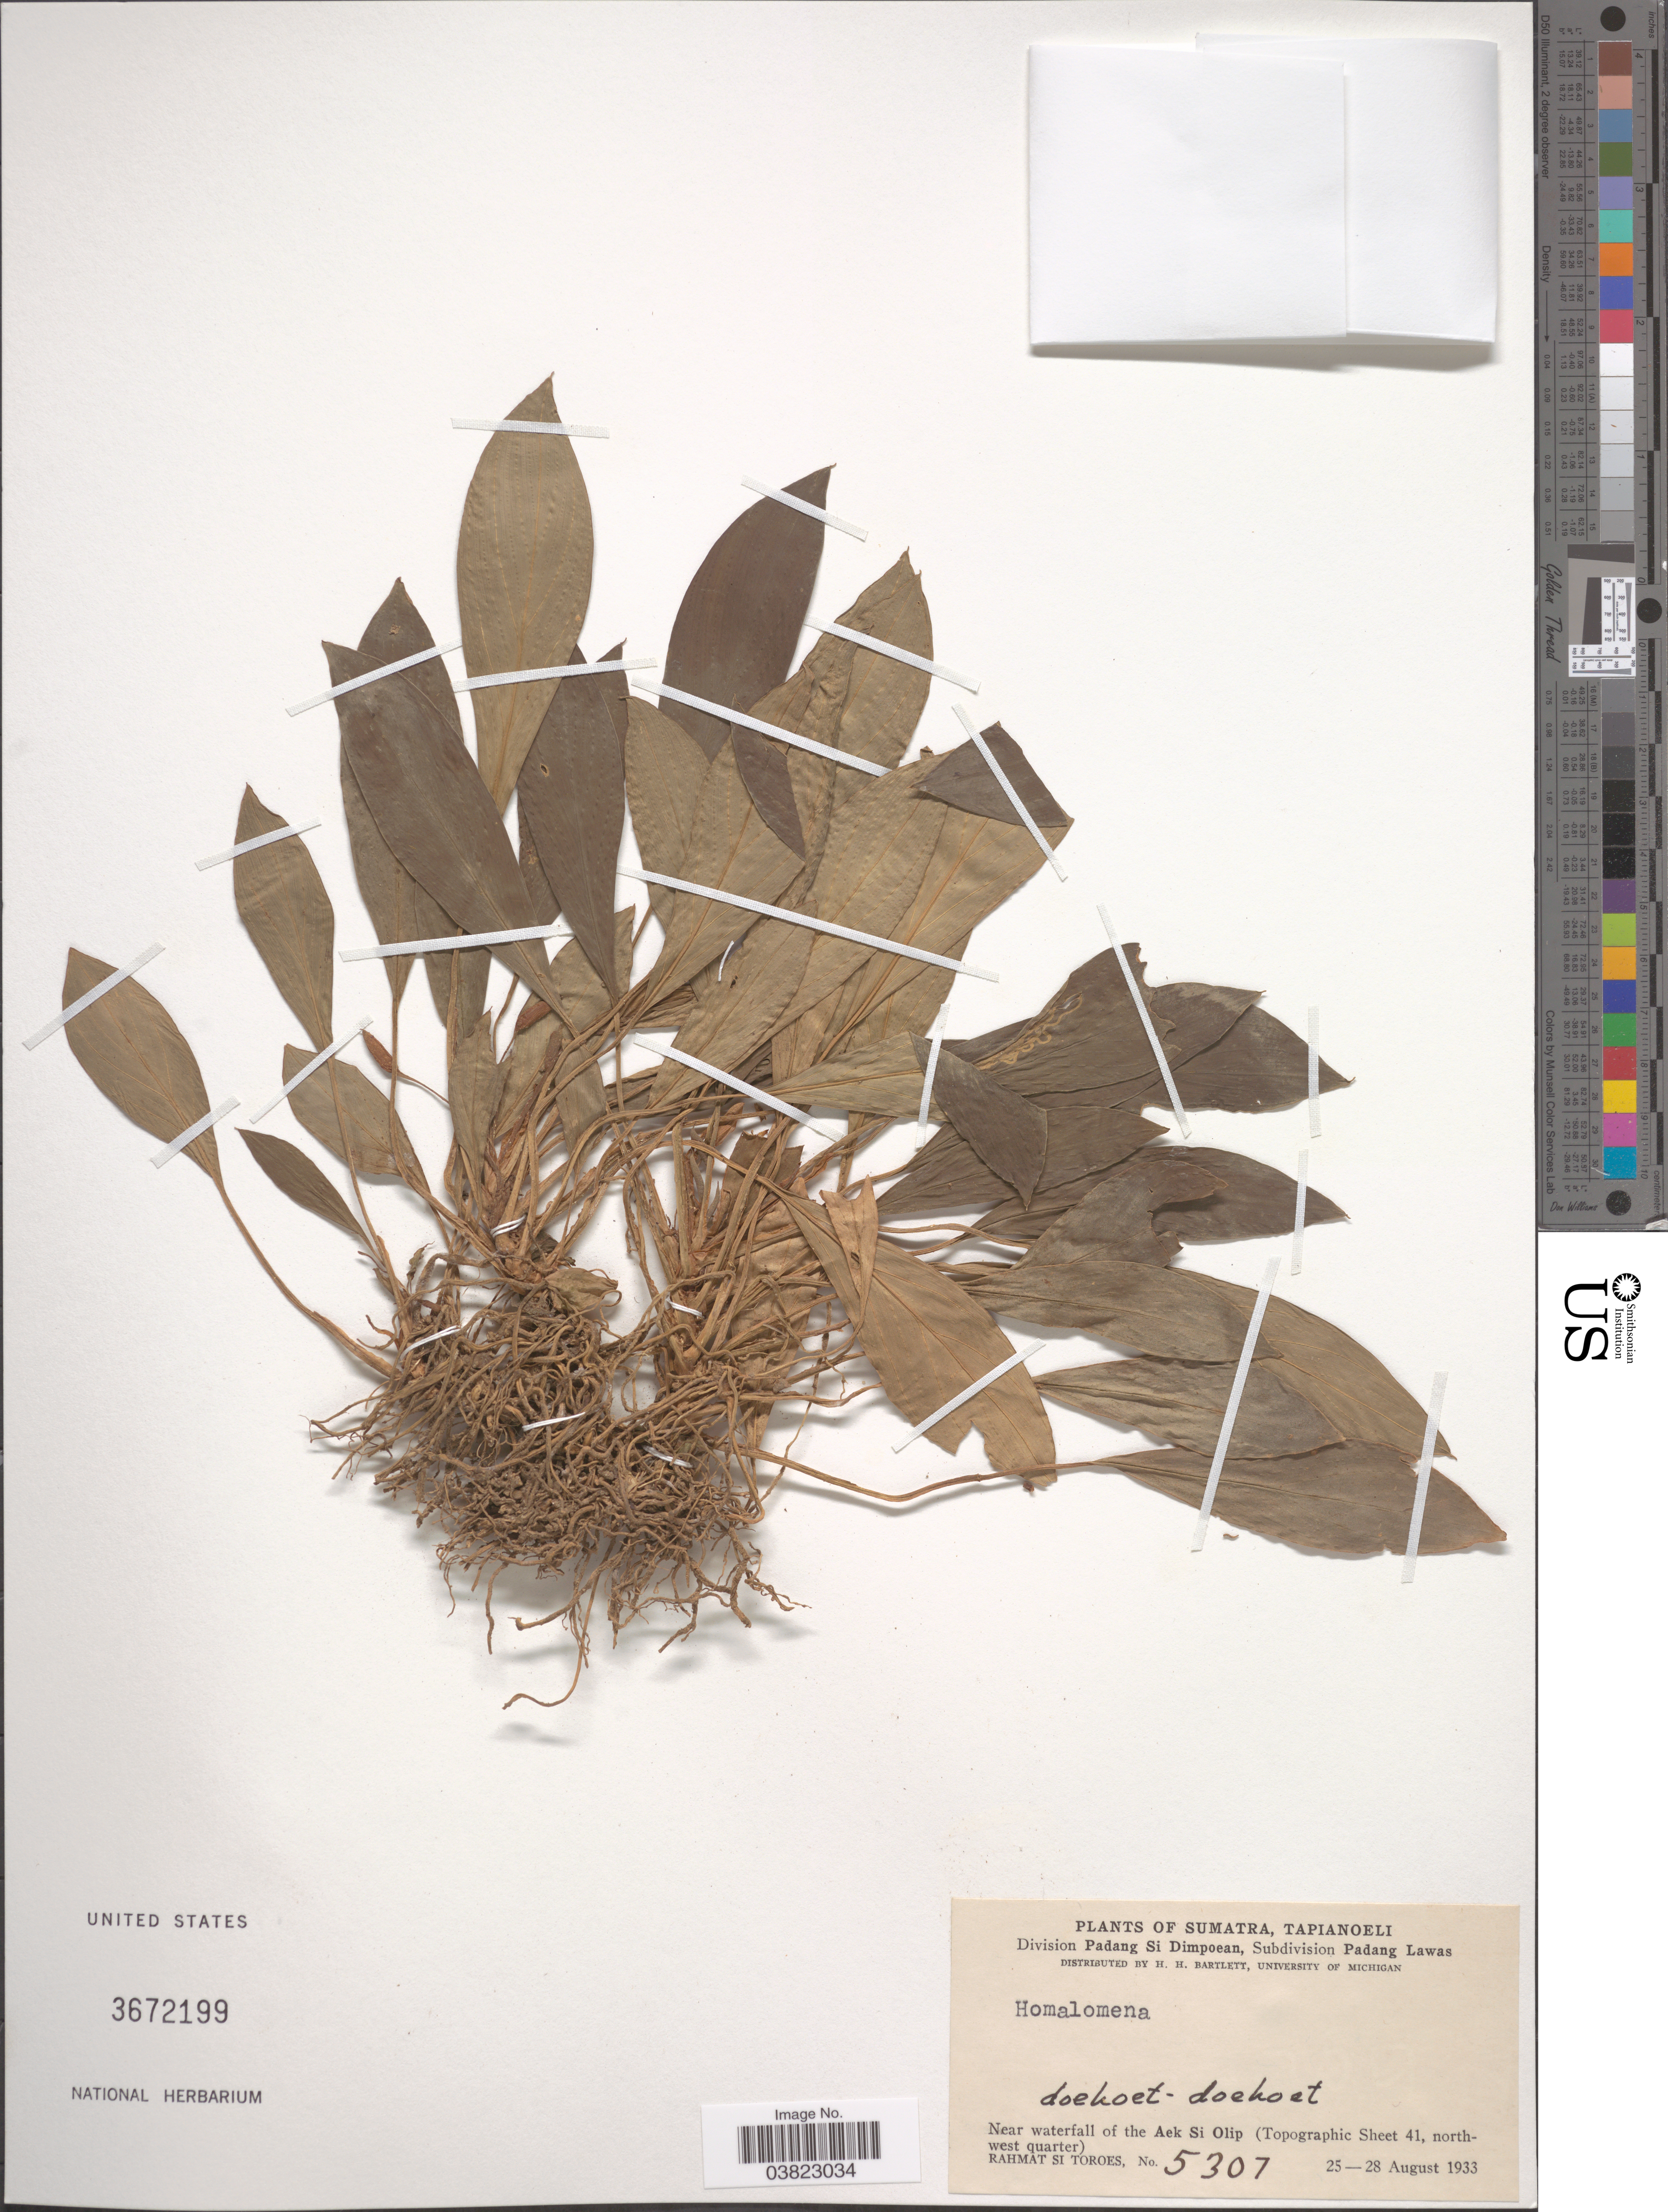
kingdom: Plantae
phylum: Tracheophyta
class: Liliopsida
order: Alismatales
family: Araceae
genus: Homalomena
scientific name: Homalomena sp.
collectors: Rahmat Si Boeea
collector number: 5307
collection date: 1933-08-25/1933-08-28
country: Indonesia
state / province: Sumatra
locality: Tapianoeli. Division Padang Si Dimpoean, Subdivision Padang Lawas. Near waterfall of the Aek Si Olip (Topographic Sheet 41, northwest quarter).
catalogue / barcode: US 3672199